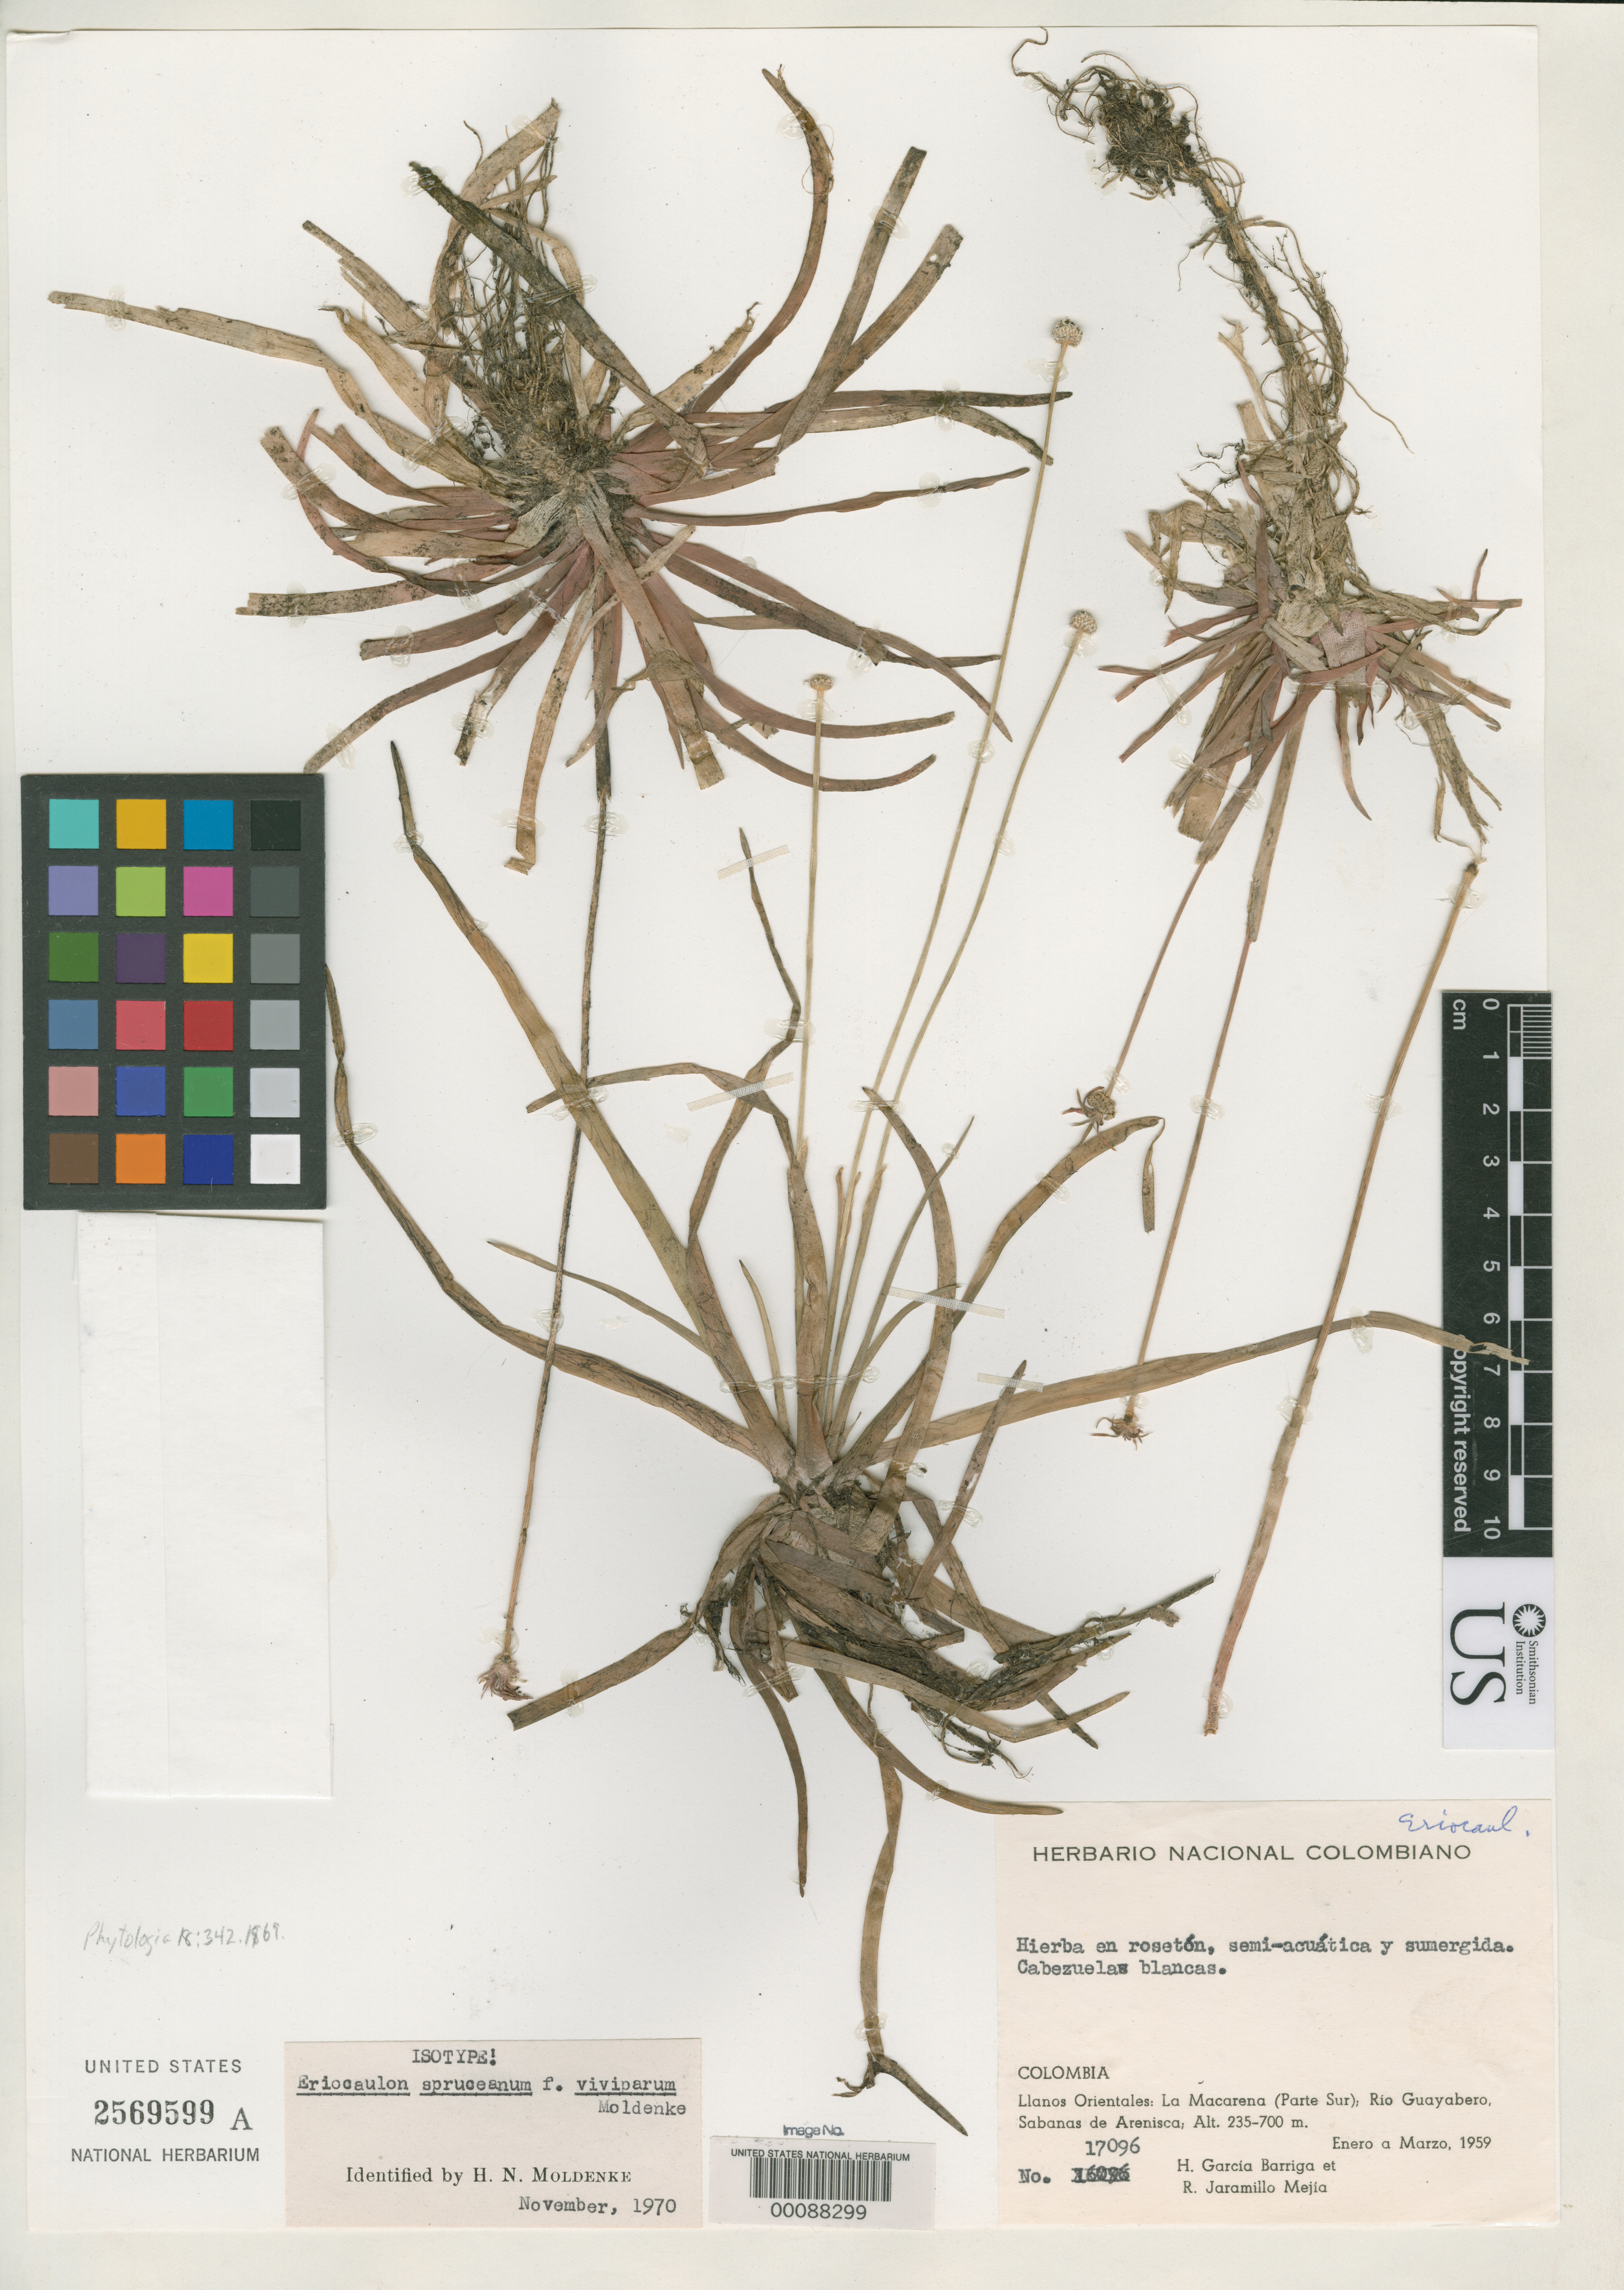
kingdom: Plantae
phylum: Tracheophyta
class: Liliopsida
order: Poales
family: Eriocaulaceae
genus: Eriocaulon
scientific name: Eriocaulon spruceanum f. viviparum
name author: Moldenke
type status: Isotype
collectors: H. García Barriga & R. Jaramillo M.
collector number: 17096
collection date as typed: Jan 1959 to -- Mar 1959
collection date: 1959-01/1959-03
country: Colombia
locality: Llanos Orientales, La Macarena, Rio Guayabero, Sabanas de Arenisca.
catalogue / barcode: US 2569599A